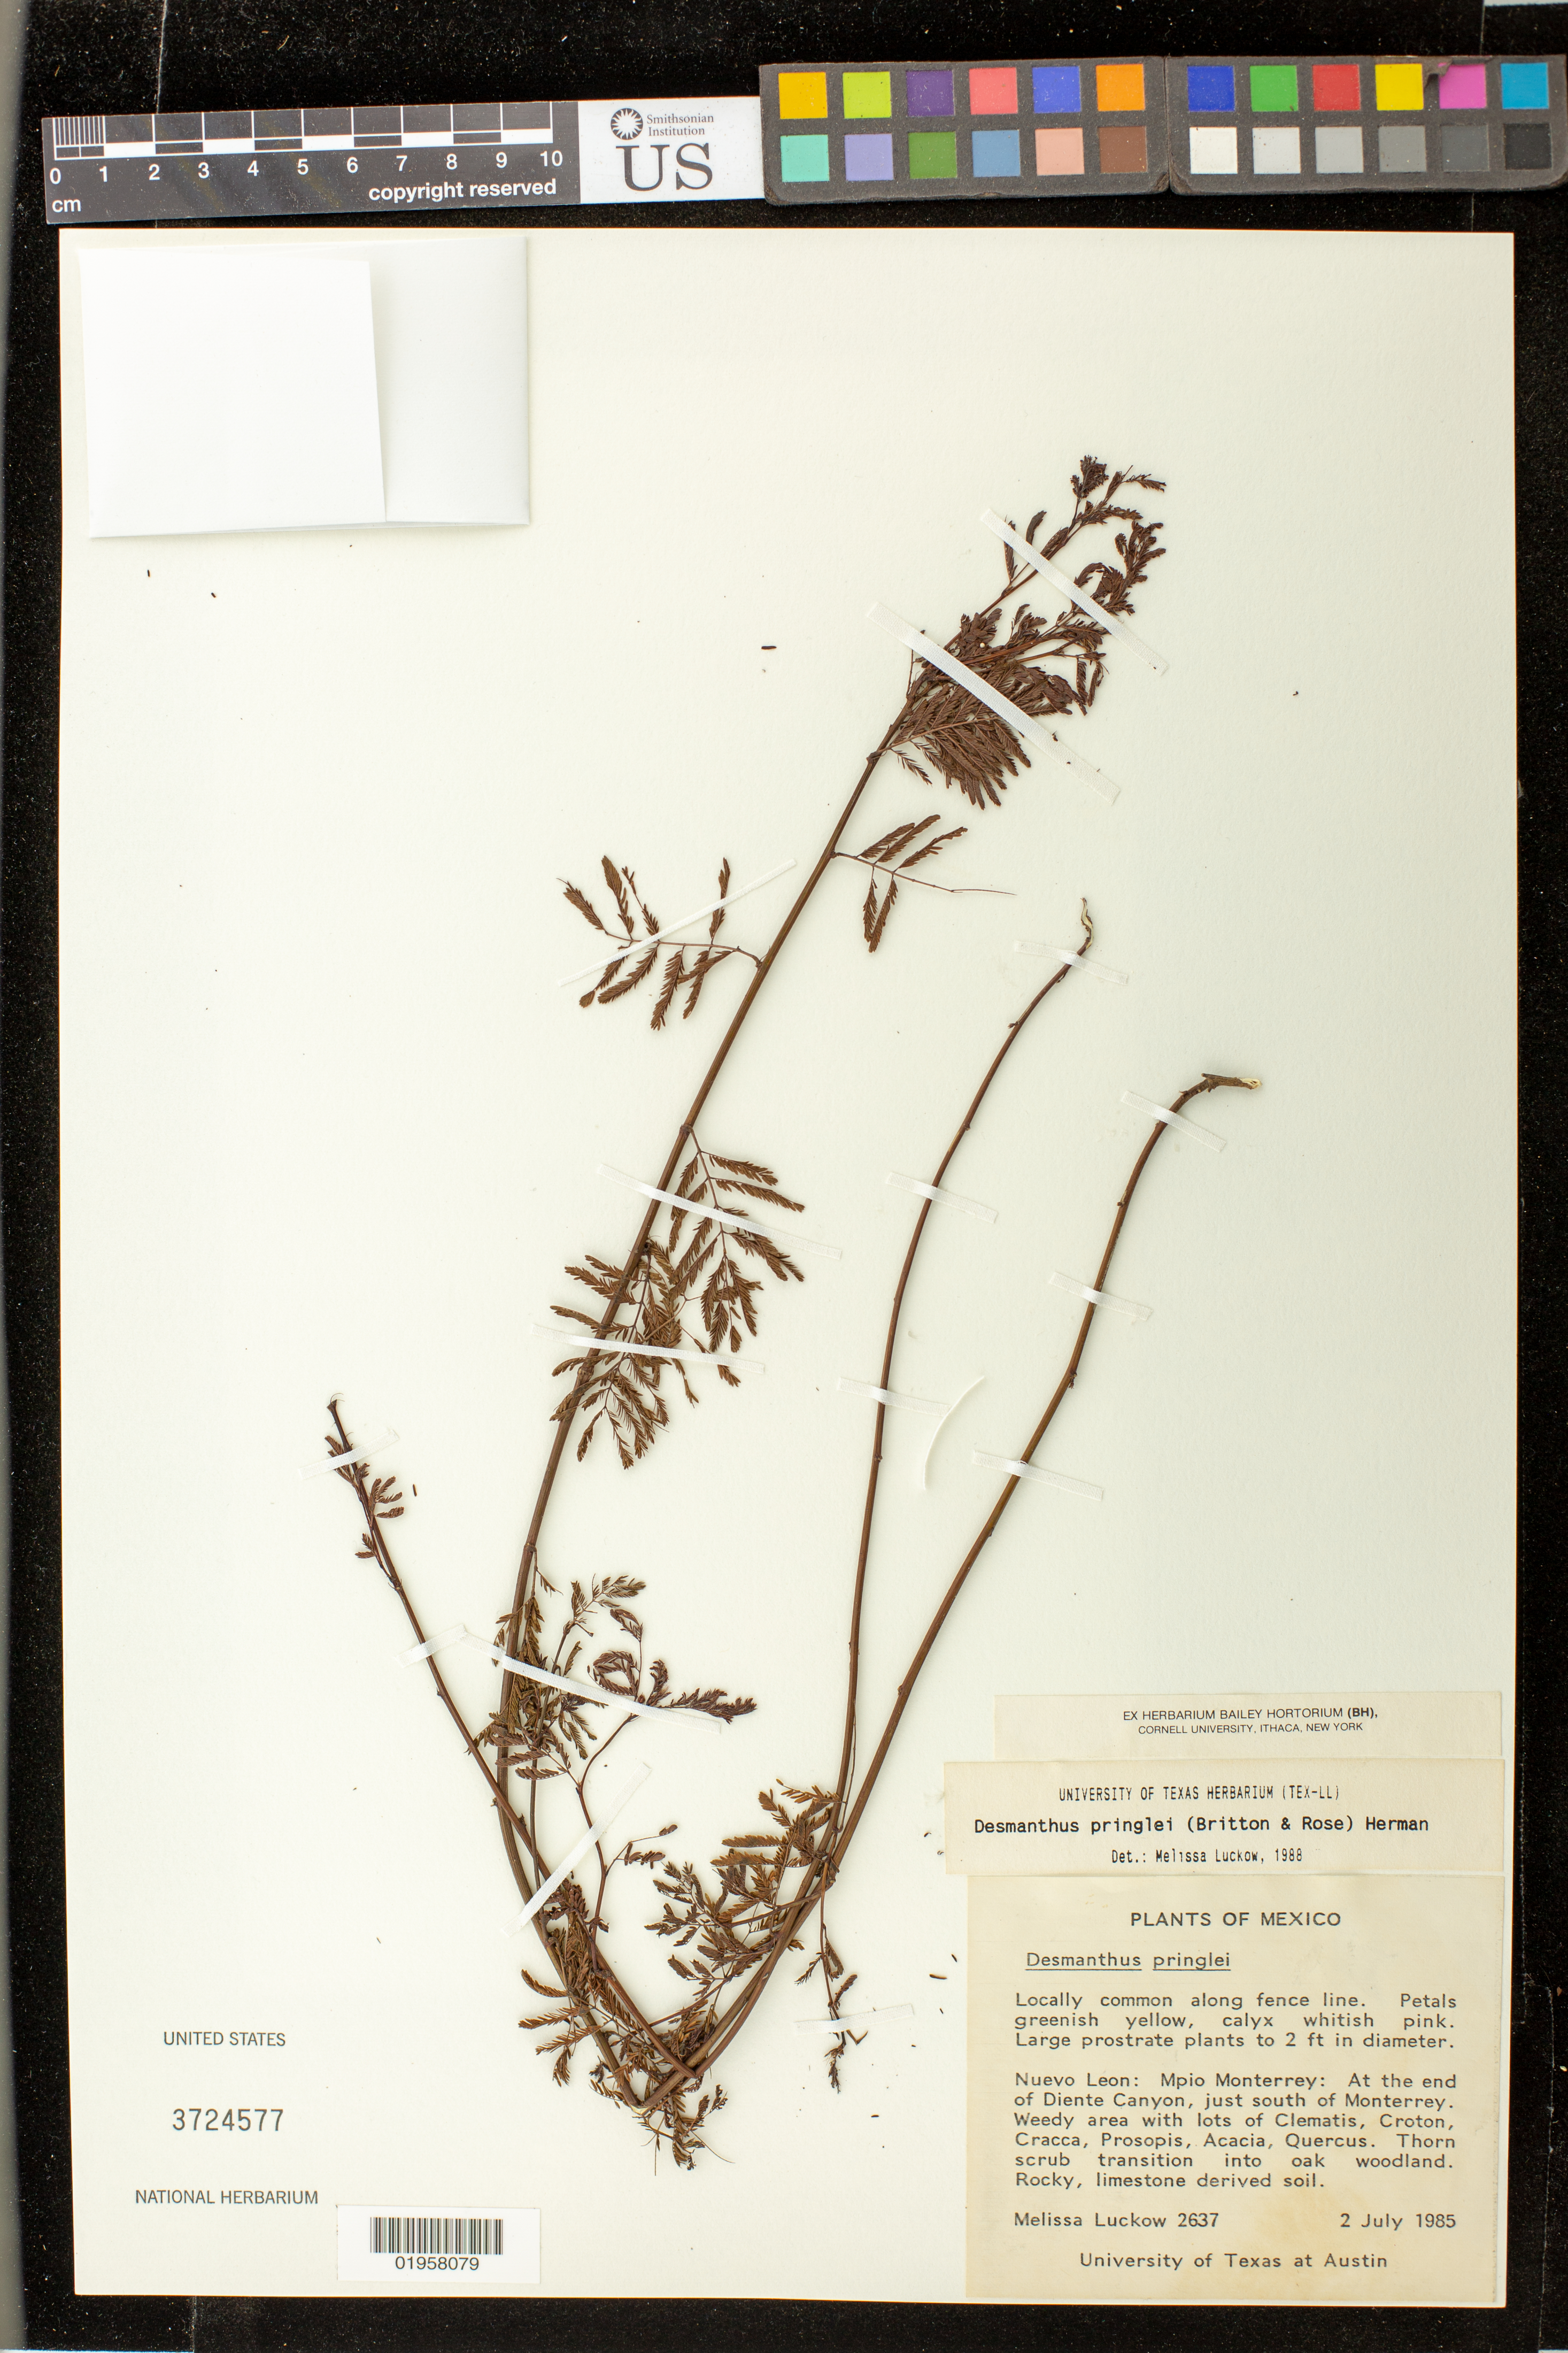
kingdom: Plantae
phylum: Tracheophyta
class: Magnoliopsida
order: Fabales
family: Fabaceae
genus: Desmanthus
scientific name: Desmanthus pringlei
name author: (Britton & Rose) F.J. Herm.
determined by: Luckow, M. A.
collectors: M. A. Luckow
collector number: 2637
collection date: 1985-07-02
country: Mexico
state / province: Nuevo León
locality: Mpio Monterrey. At end of Diente Canyon, just S of Monterrey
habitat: Weedy area with lots of Clematis, Croton, Cracca, Prosopis, Acacia, Quercus. Thorn scrub transition into oak woodland. Rocky, limestone derived soil. Locally common along fence line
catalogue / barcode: US 3724577